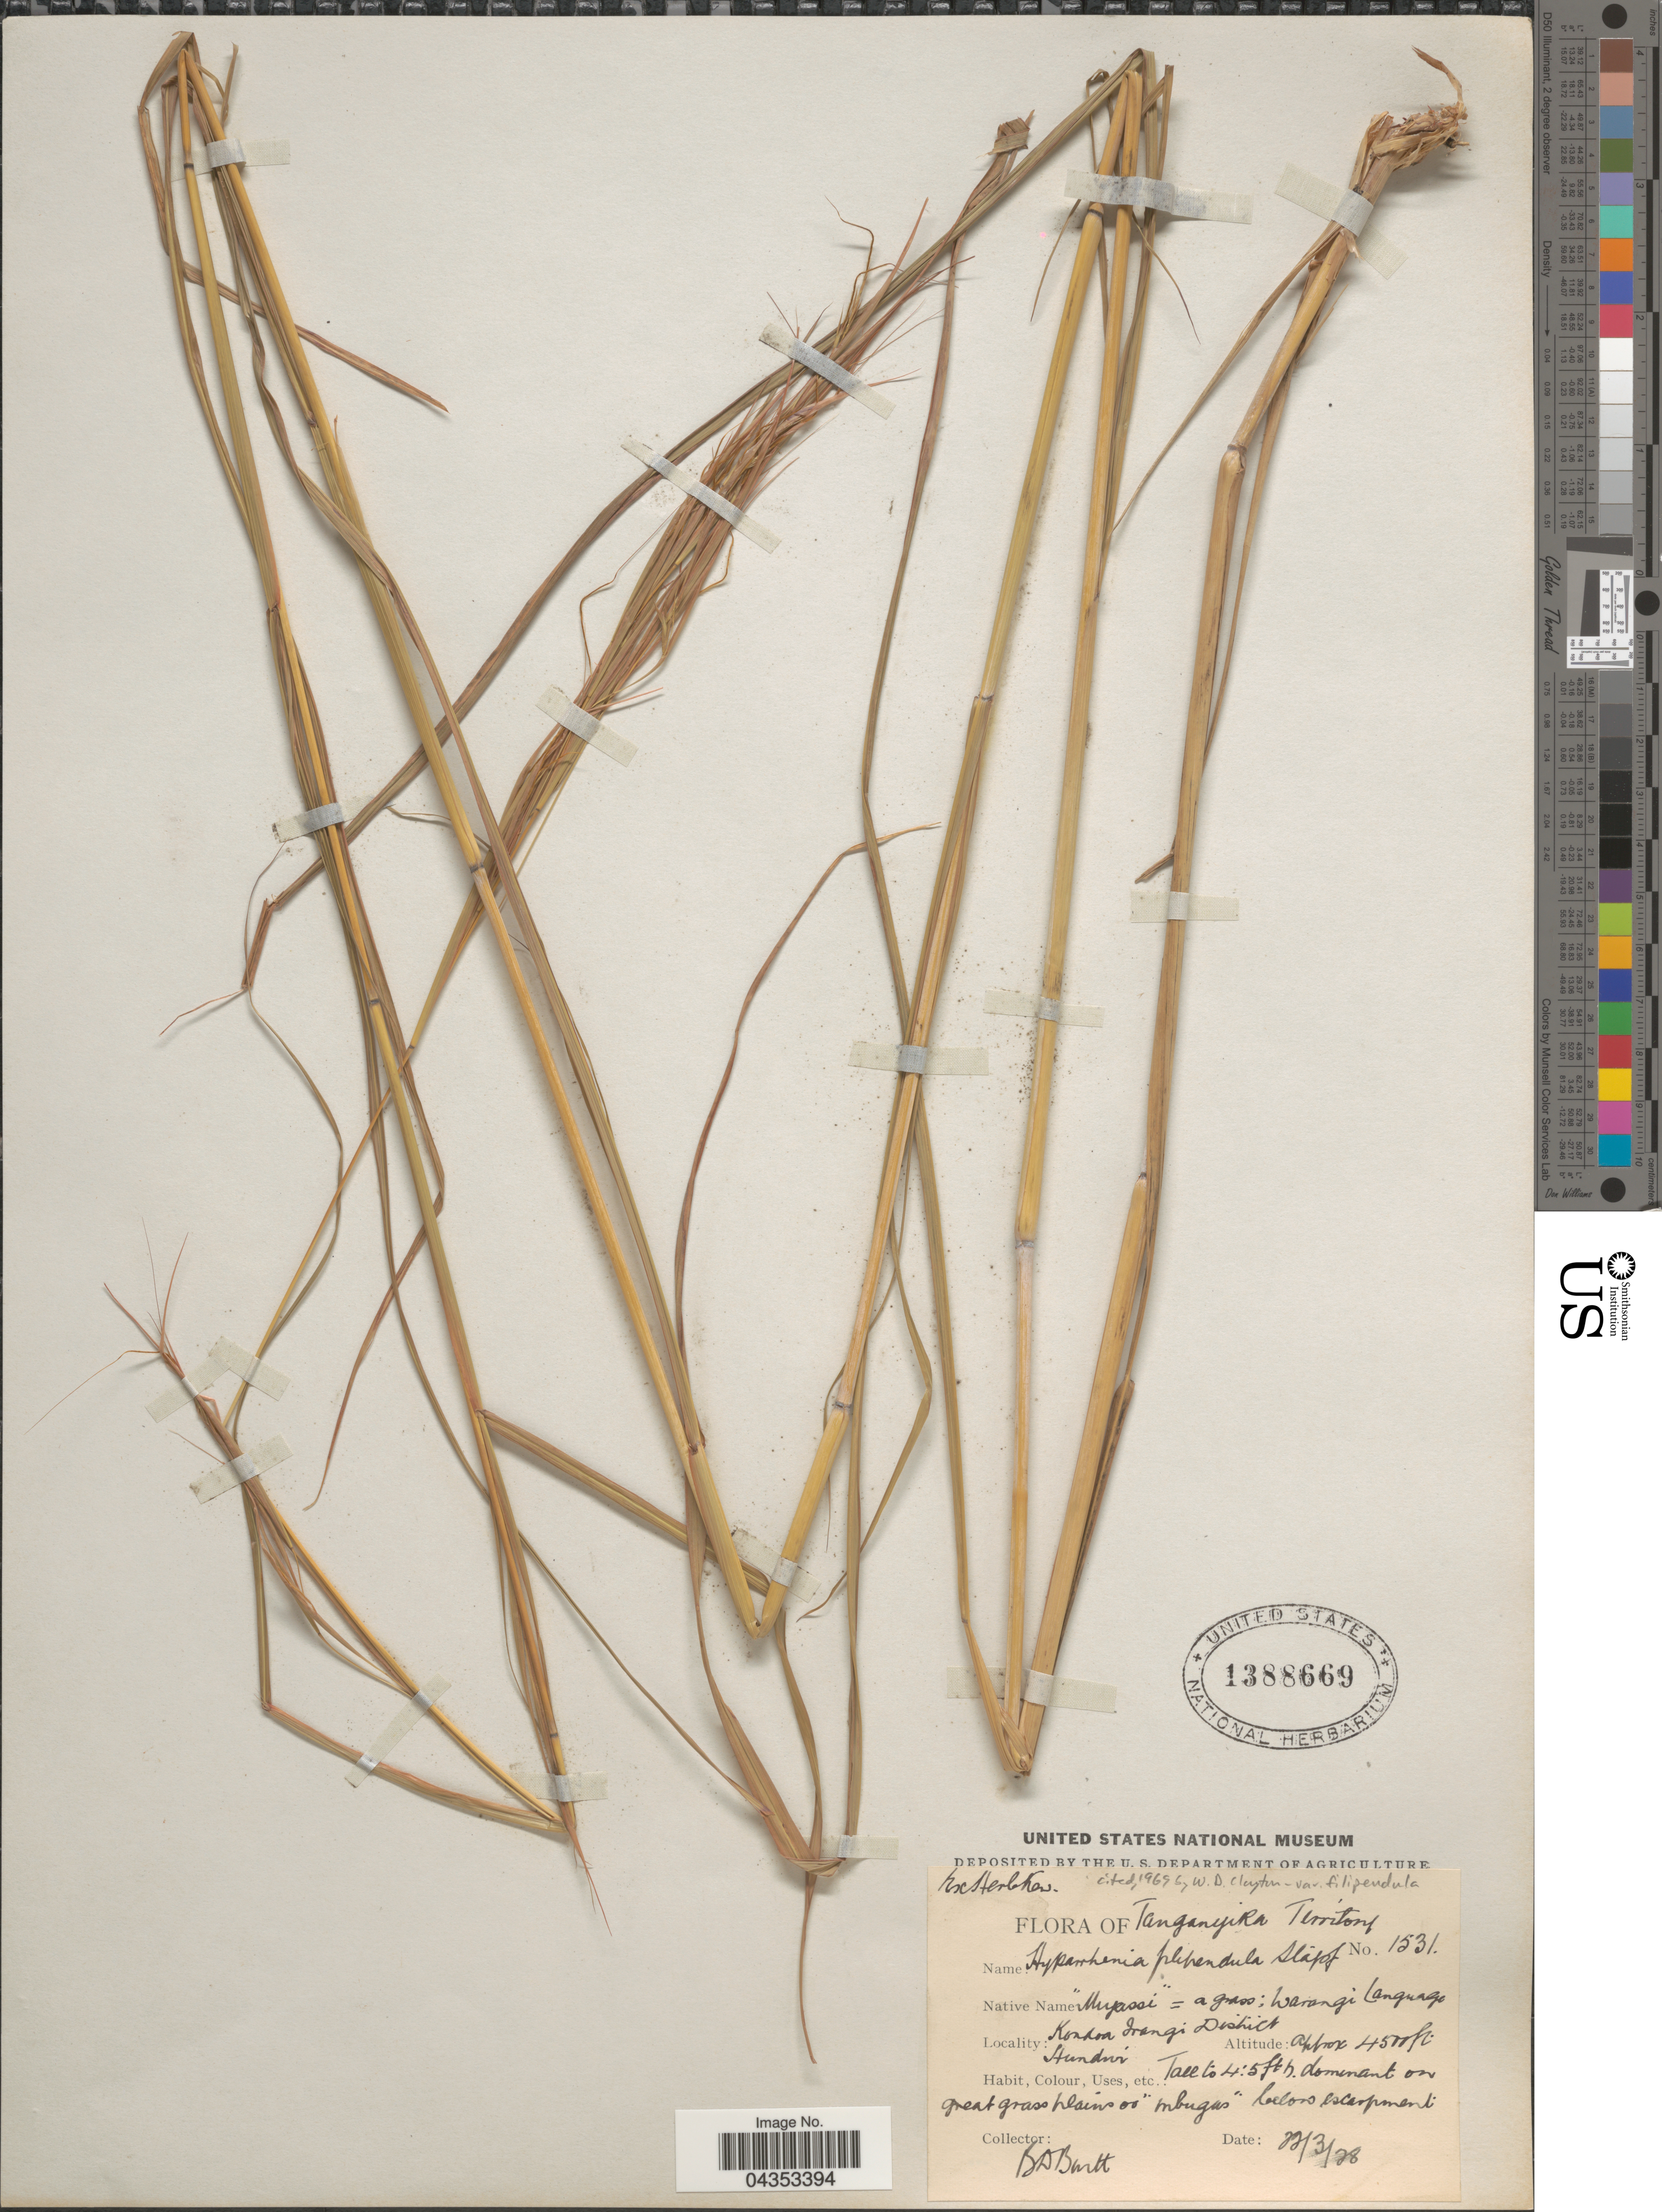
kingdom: Plantae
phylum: Tracheophyta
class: Liliopsida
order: Poales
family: Poaceae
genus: Hyparrhenia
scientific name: Hyparrhenia filipendula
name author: (Hochr.) Stapf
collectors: B. D. Burtt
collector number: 1531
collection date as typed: Transcribed d/m/y: 22/3/28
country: Tanzania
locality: Tanganyika Territory. Kondoa Irangi District. Itundwi.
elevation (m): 1372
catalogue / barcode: US 1388669